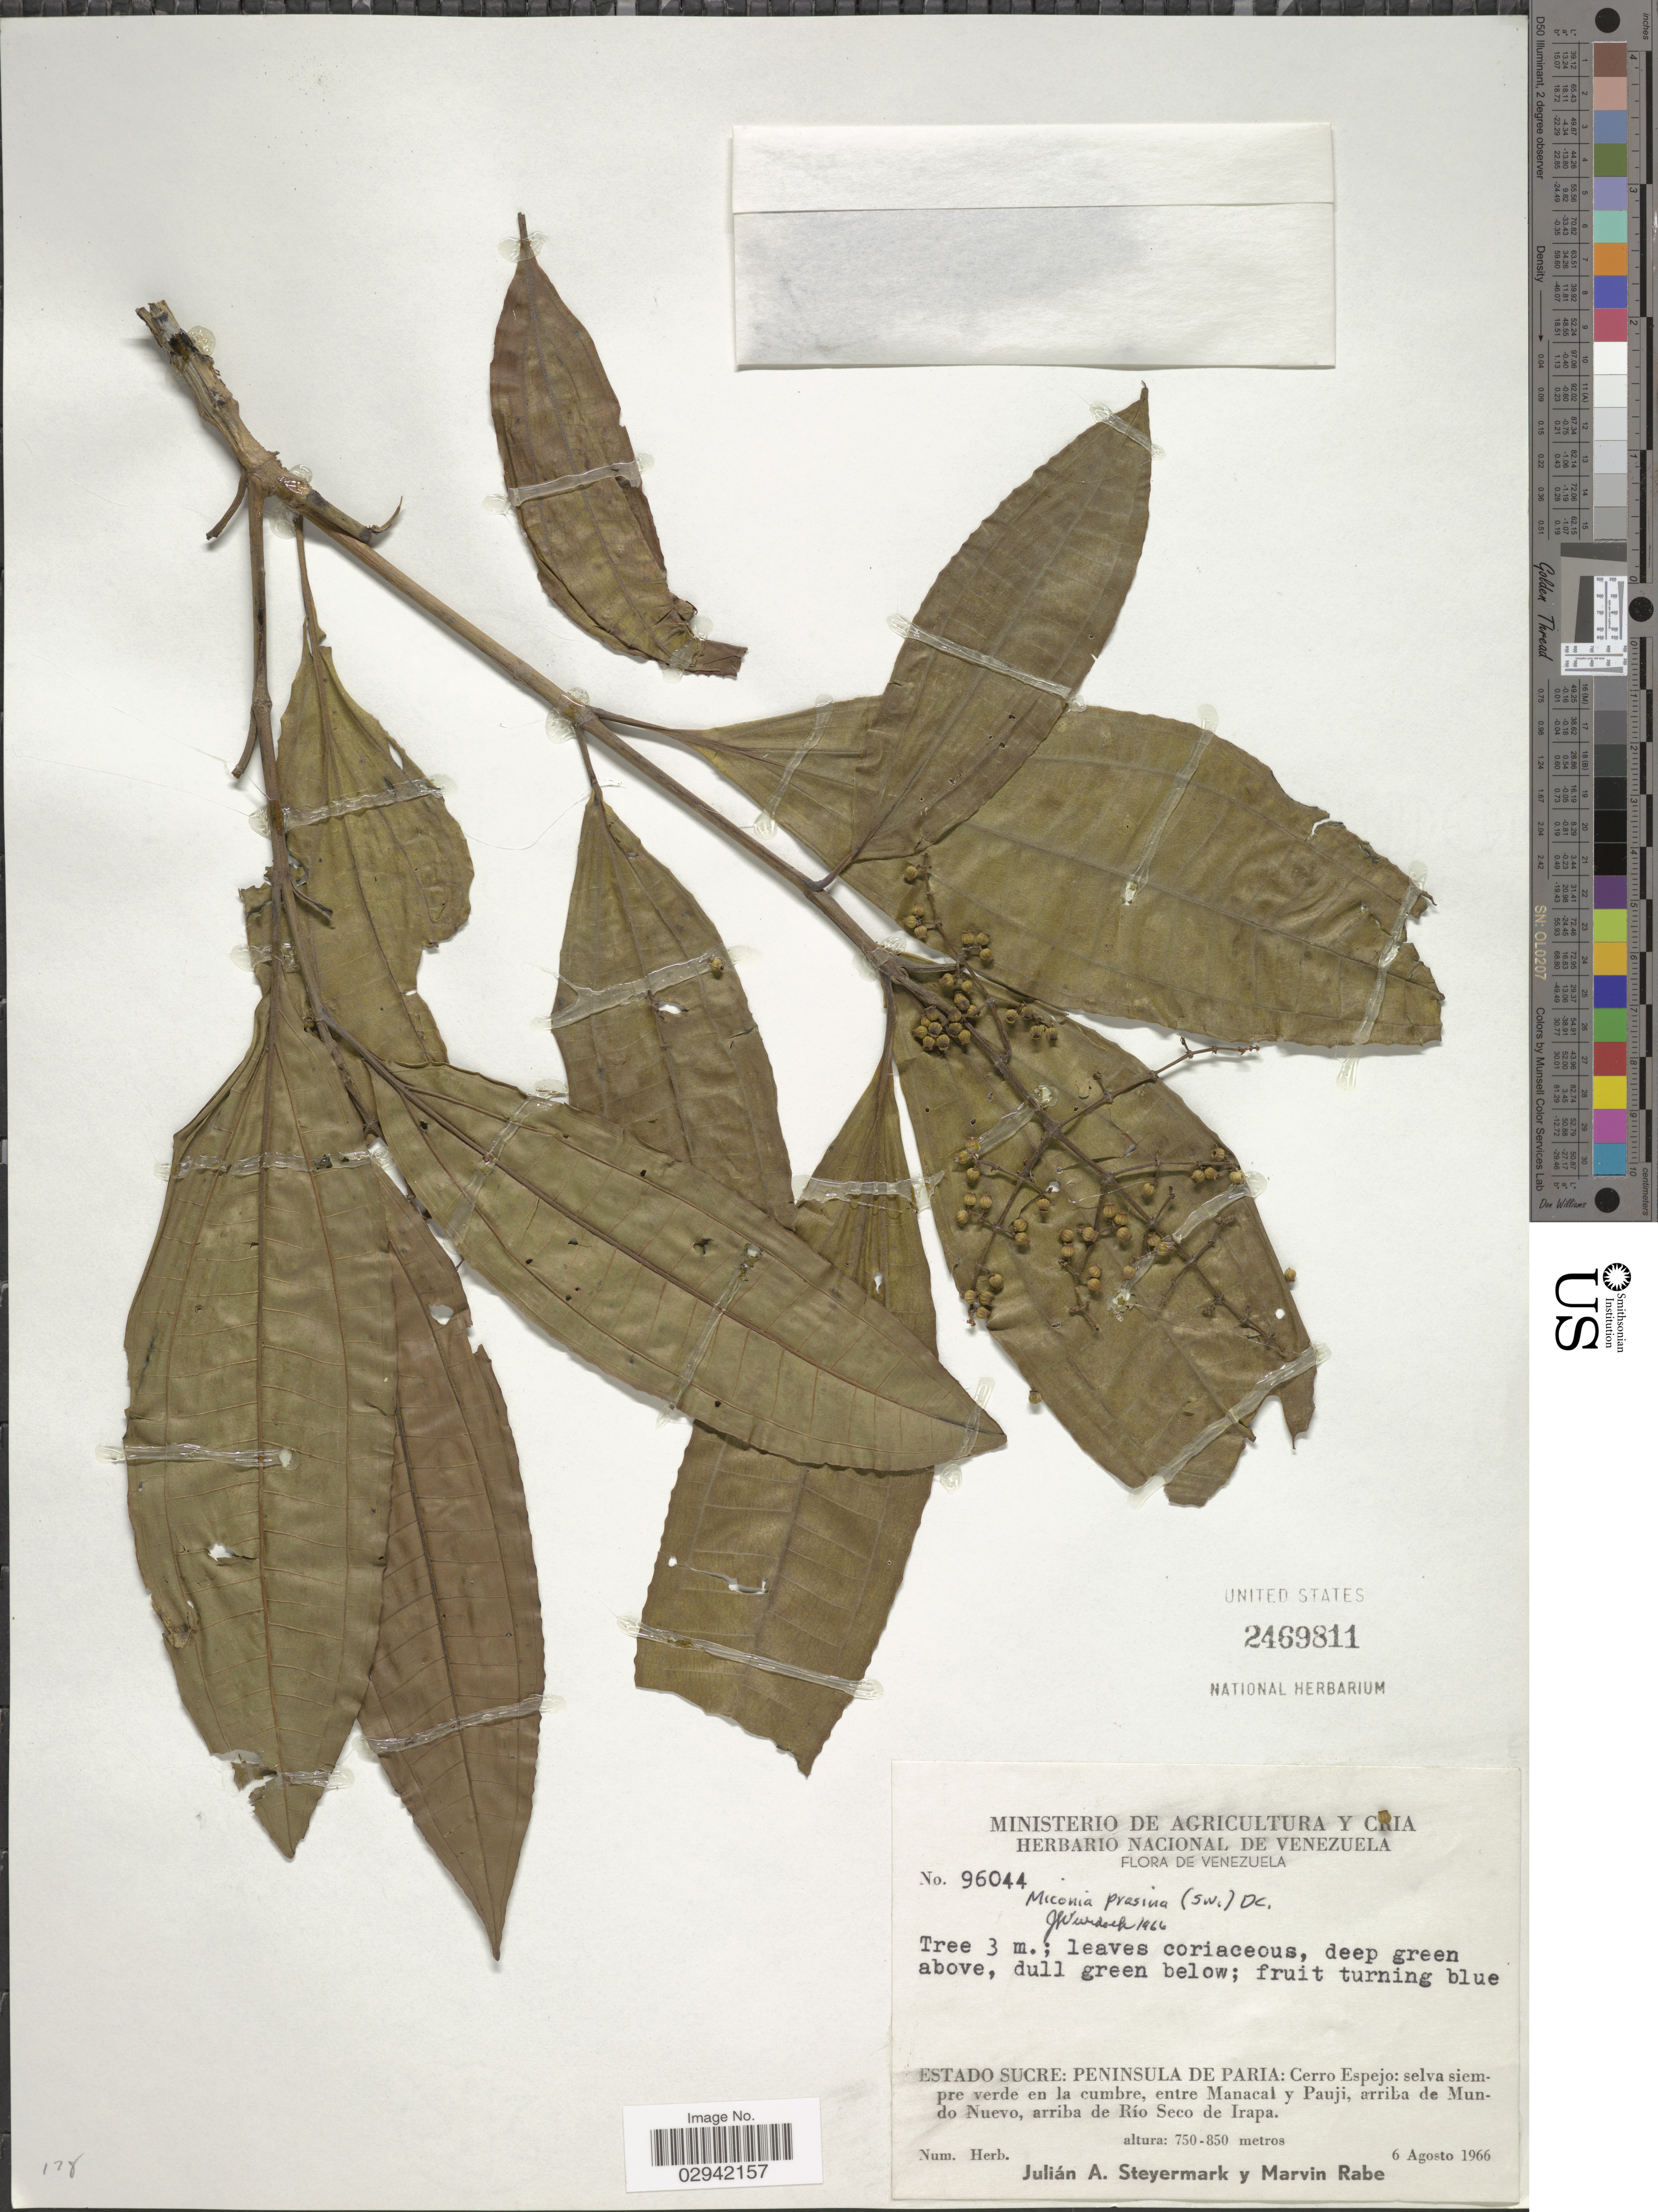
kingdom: Plantae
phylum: Tracheophyta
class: Magnoliopsida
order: Myrtales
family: Melastomataceae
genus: Miconia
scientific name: Miconia prasina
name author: (Sw.) DC.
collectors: J. Steyermark & M. Rabe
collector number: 96044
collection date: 1966-08-06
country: Venezuela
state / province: Sucre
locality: Peninsula de Paria: Cerro Espejo: selva siempre verde en la cumbre, entre Manacal y Pauji, arriba de Mundo Nuevo, arriba de Río Seco de Irapa.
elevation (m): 750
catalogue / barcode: US 2469811